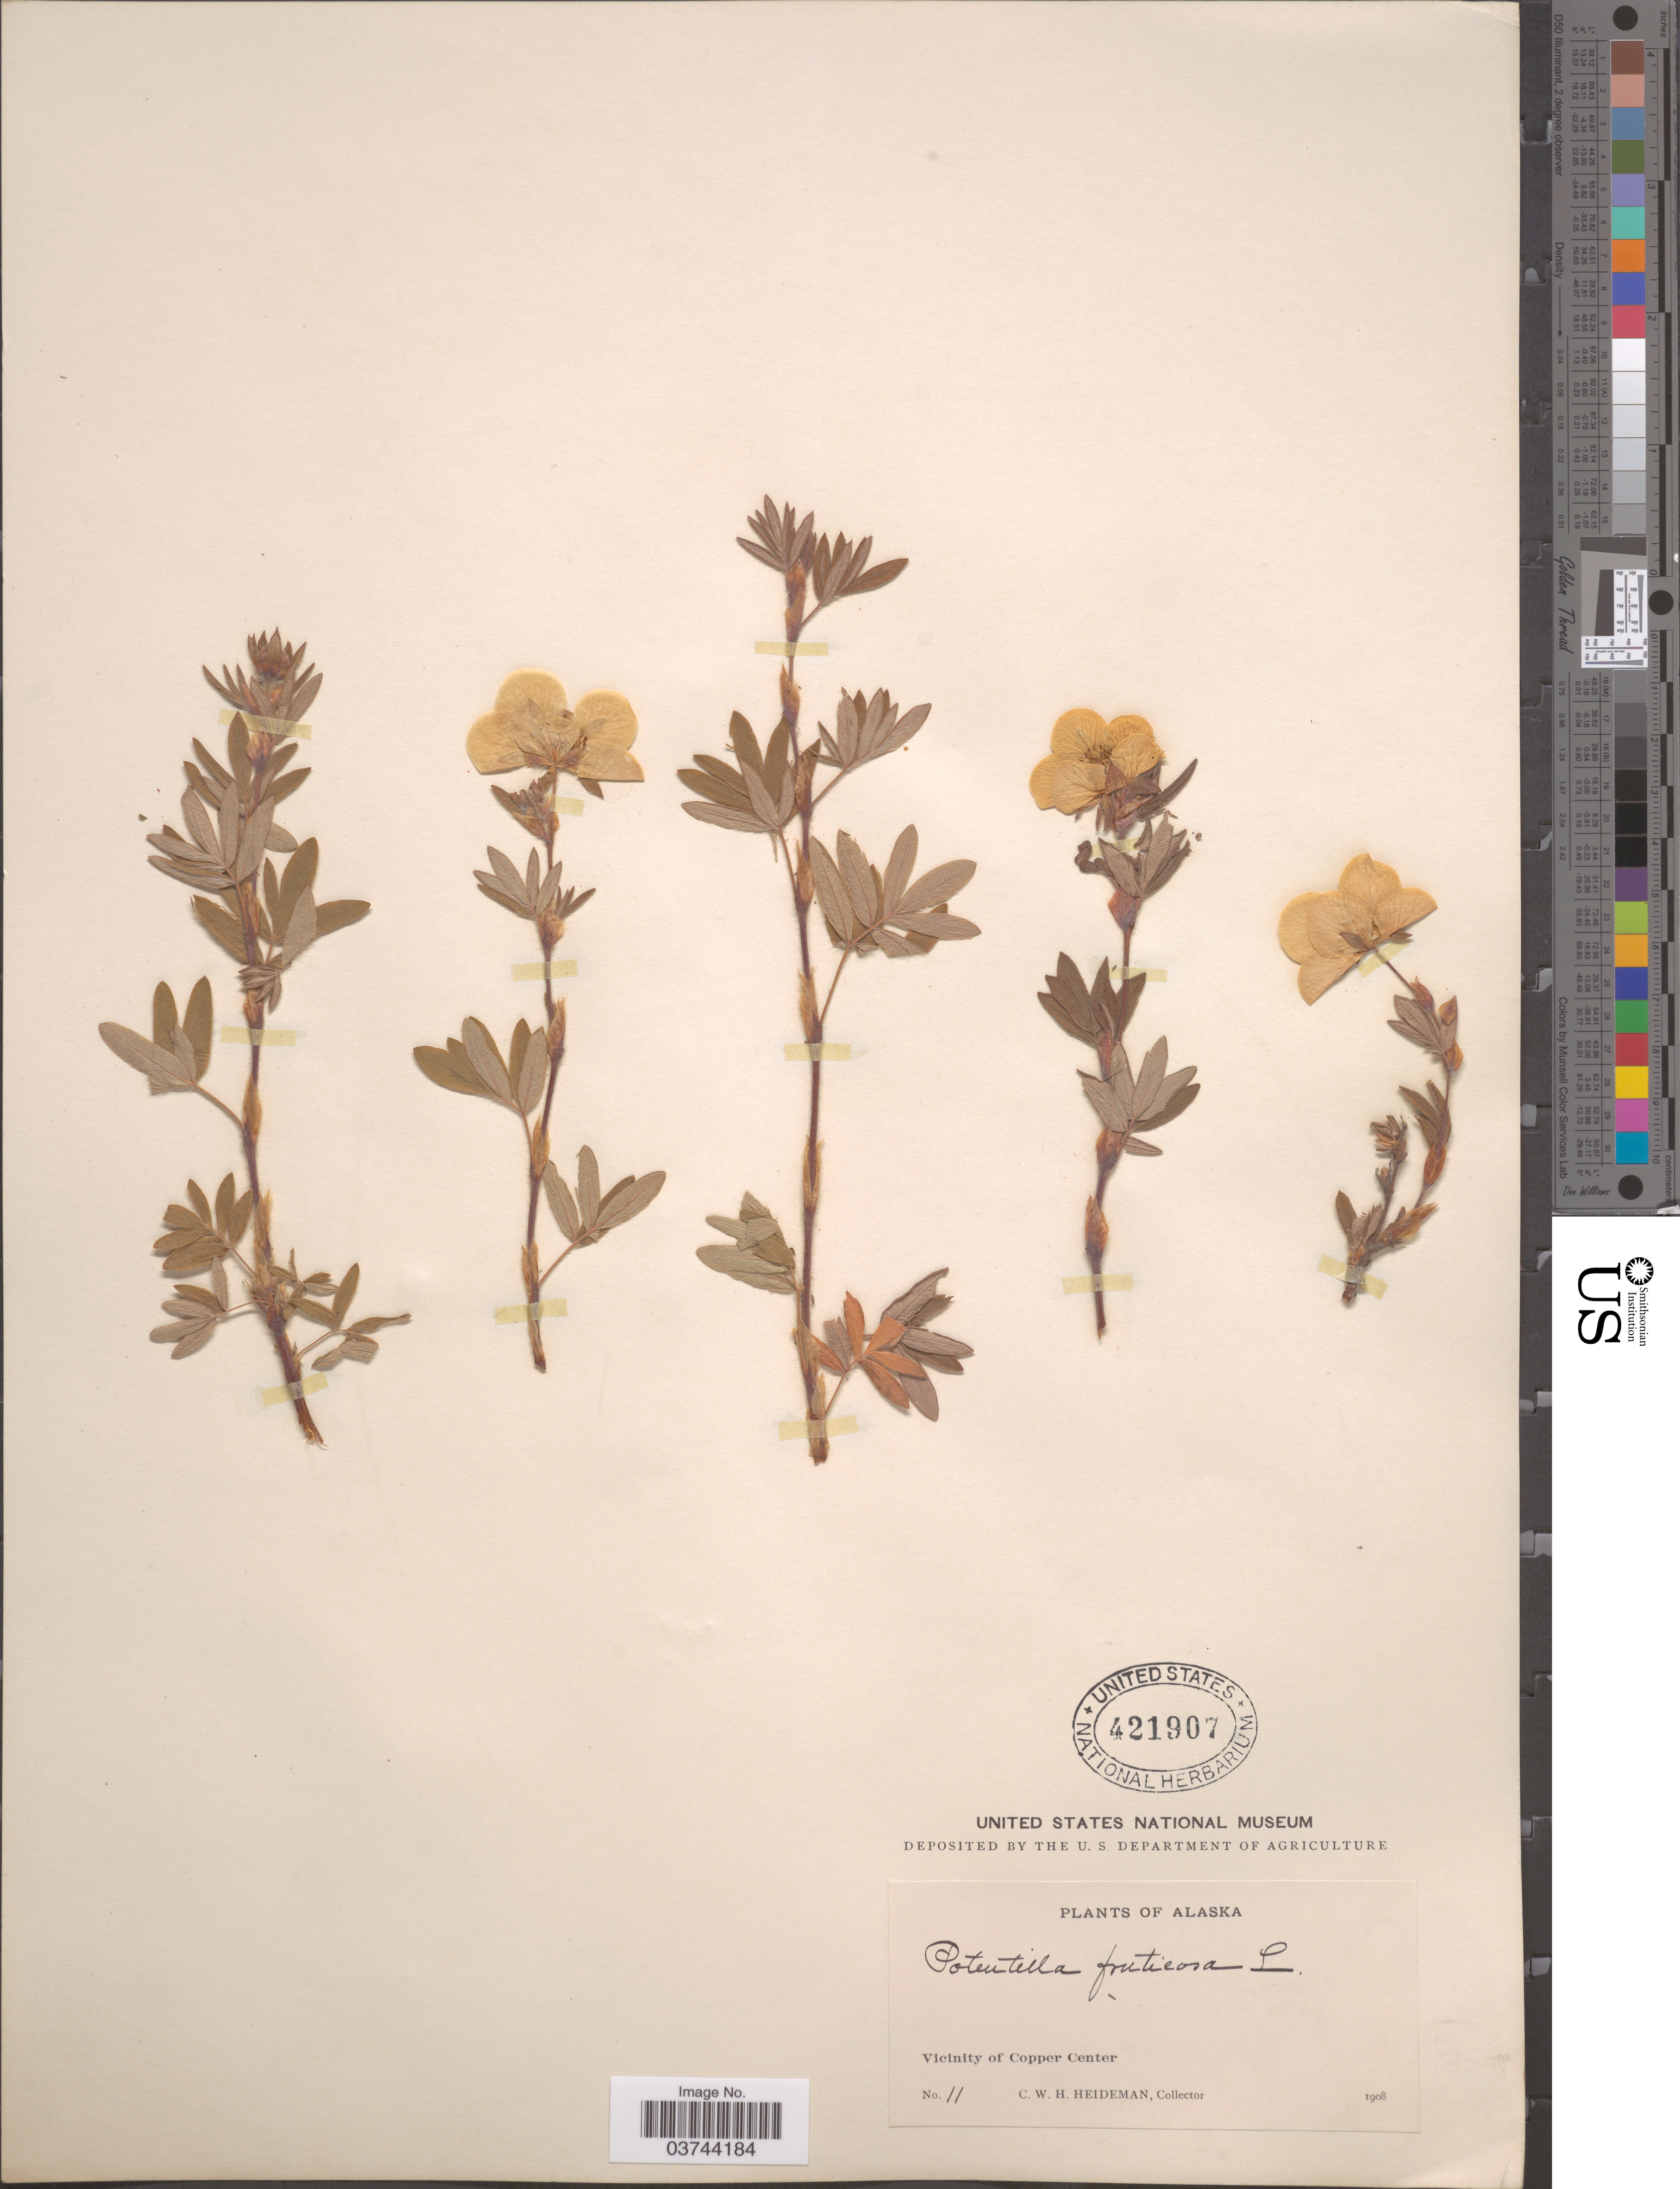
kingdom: Plantae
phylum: Tracheophyta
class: Magnoliopsida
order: Rosales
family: Rosaceae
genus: Dasiphora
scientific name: Dasiphora fruticosa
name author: (L.) Rydb.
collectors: C. Heideman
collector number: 11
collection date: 1908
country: United States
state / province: Alaska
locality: Vicinity of Copper Center.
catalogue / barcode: US 421907